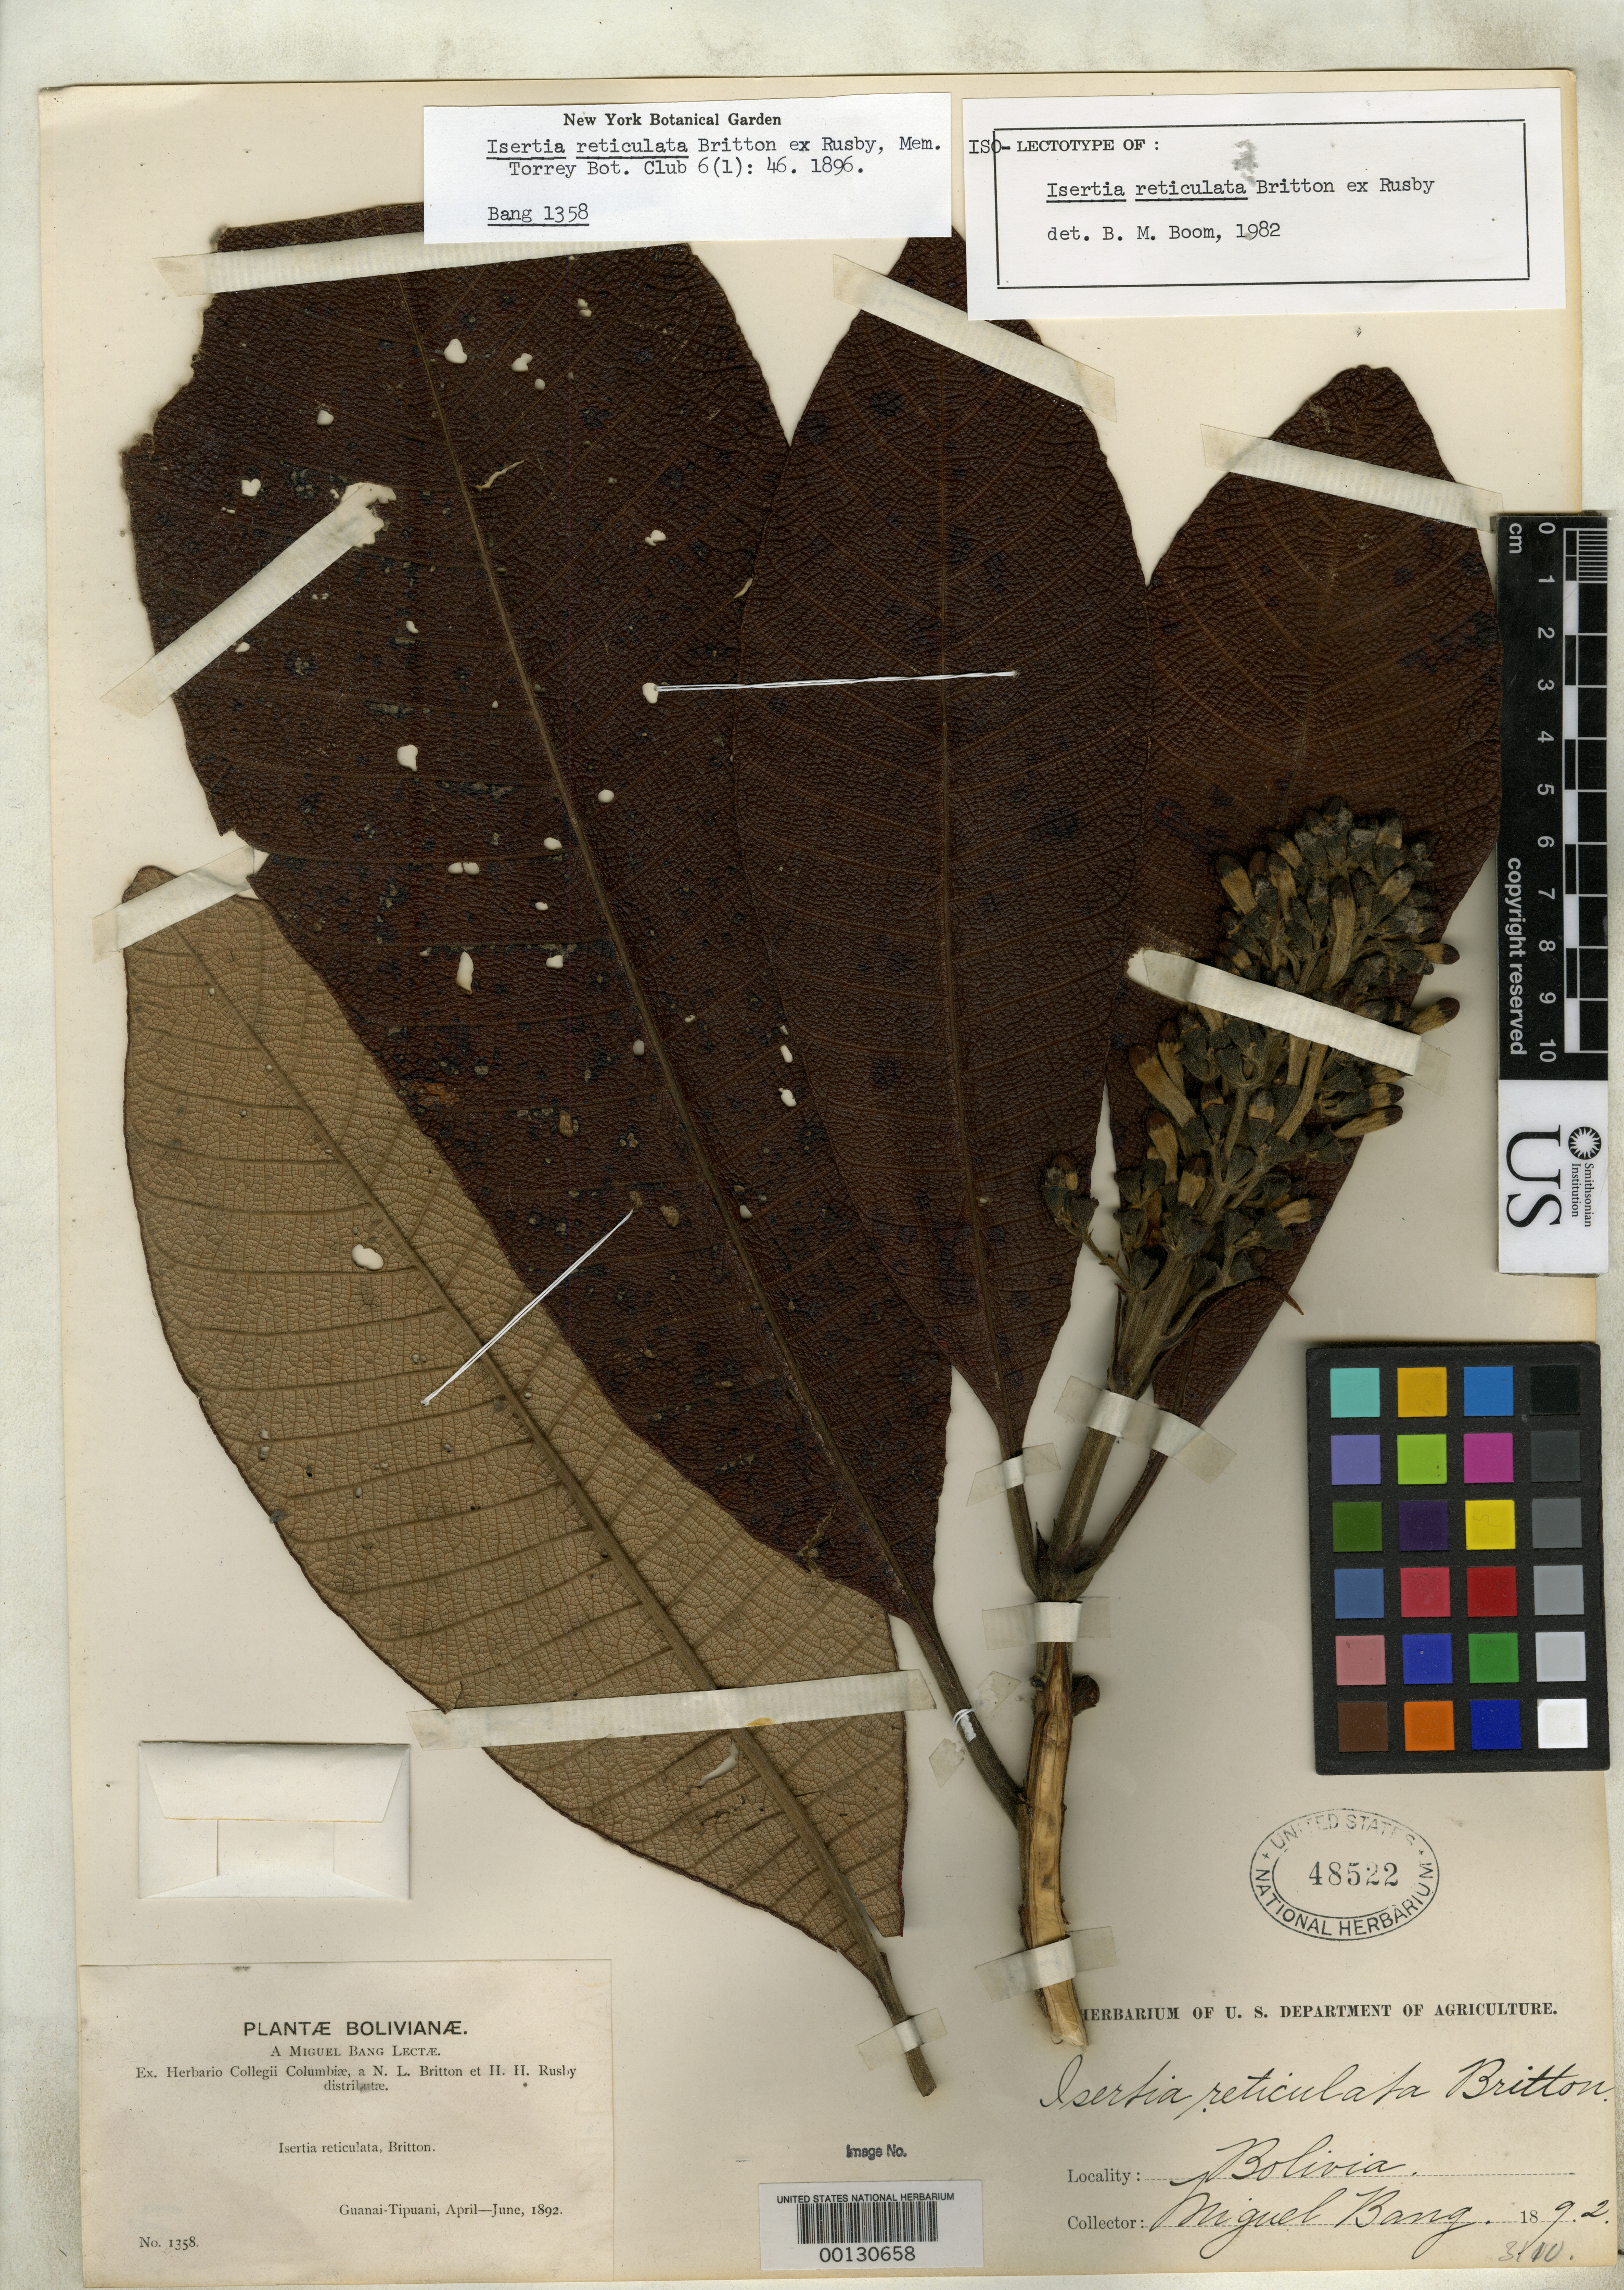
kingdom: Plantae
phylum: Tracheophyta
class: Magnoliopsida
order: Gentianales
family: Rubiaceae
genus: Isertia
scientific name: Isertia reticulata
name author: Britton ex Rusby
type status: Type Collection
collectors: M. Bang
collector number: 1358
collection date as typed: Apr 1892 to -- Jun 1892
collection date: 1892-04/1892-06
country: Bolivia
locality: Guanai - Tipuani.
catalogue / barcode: US 48522